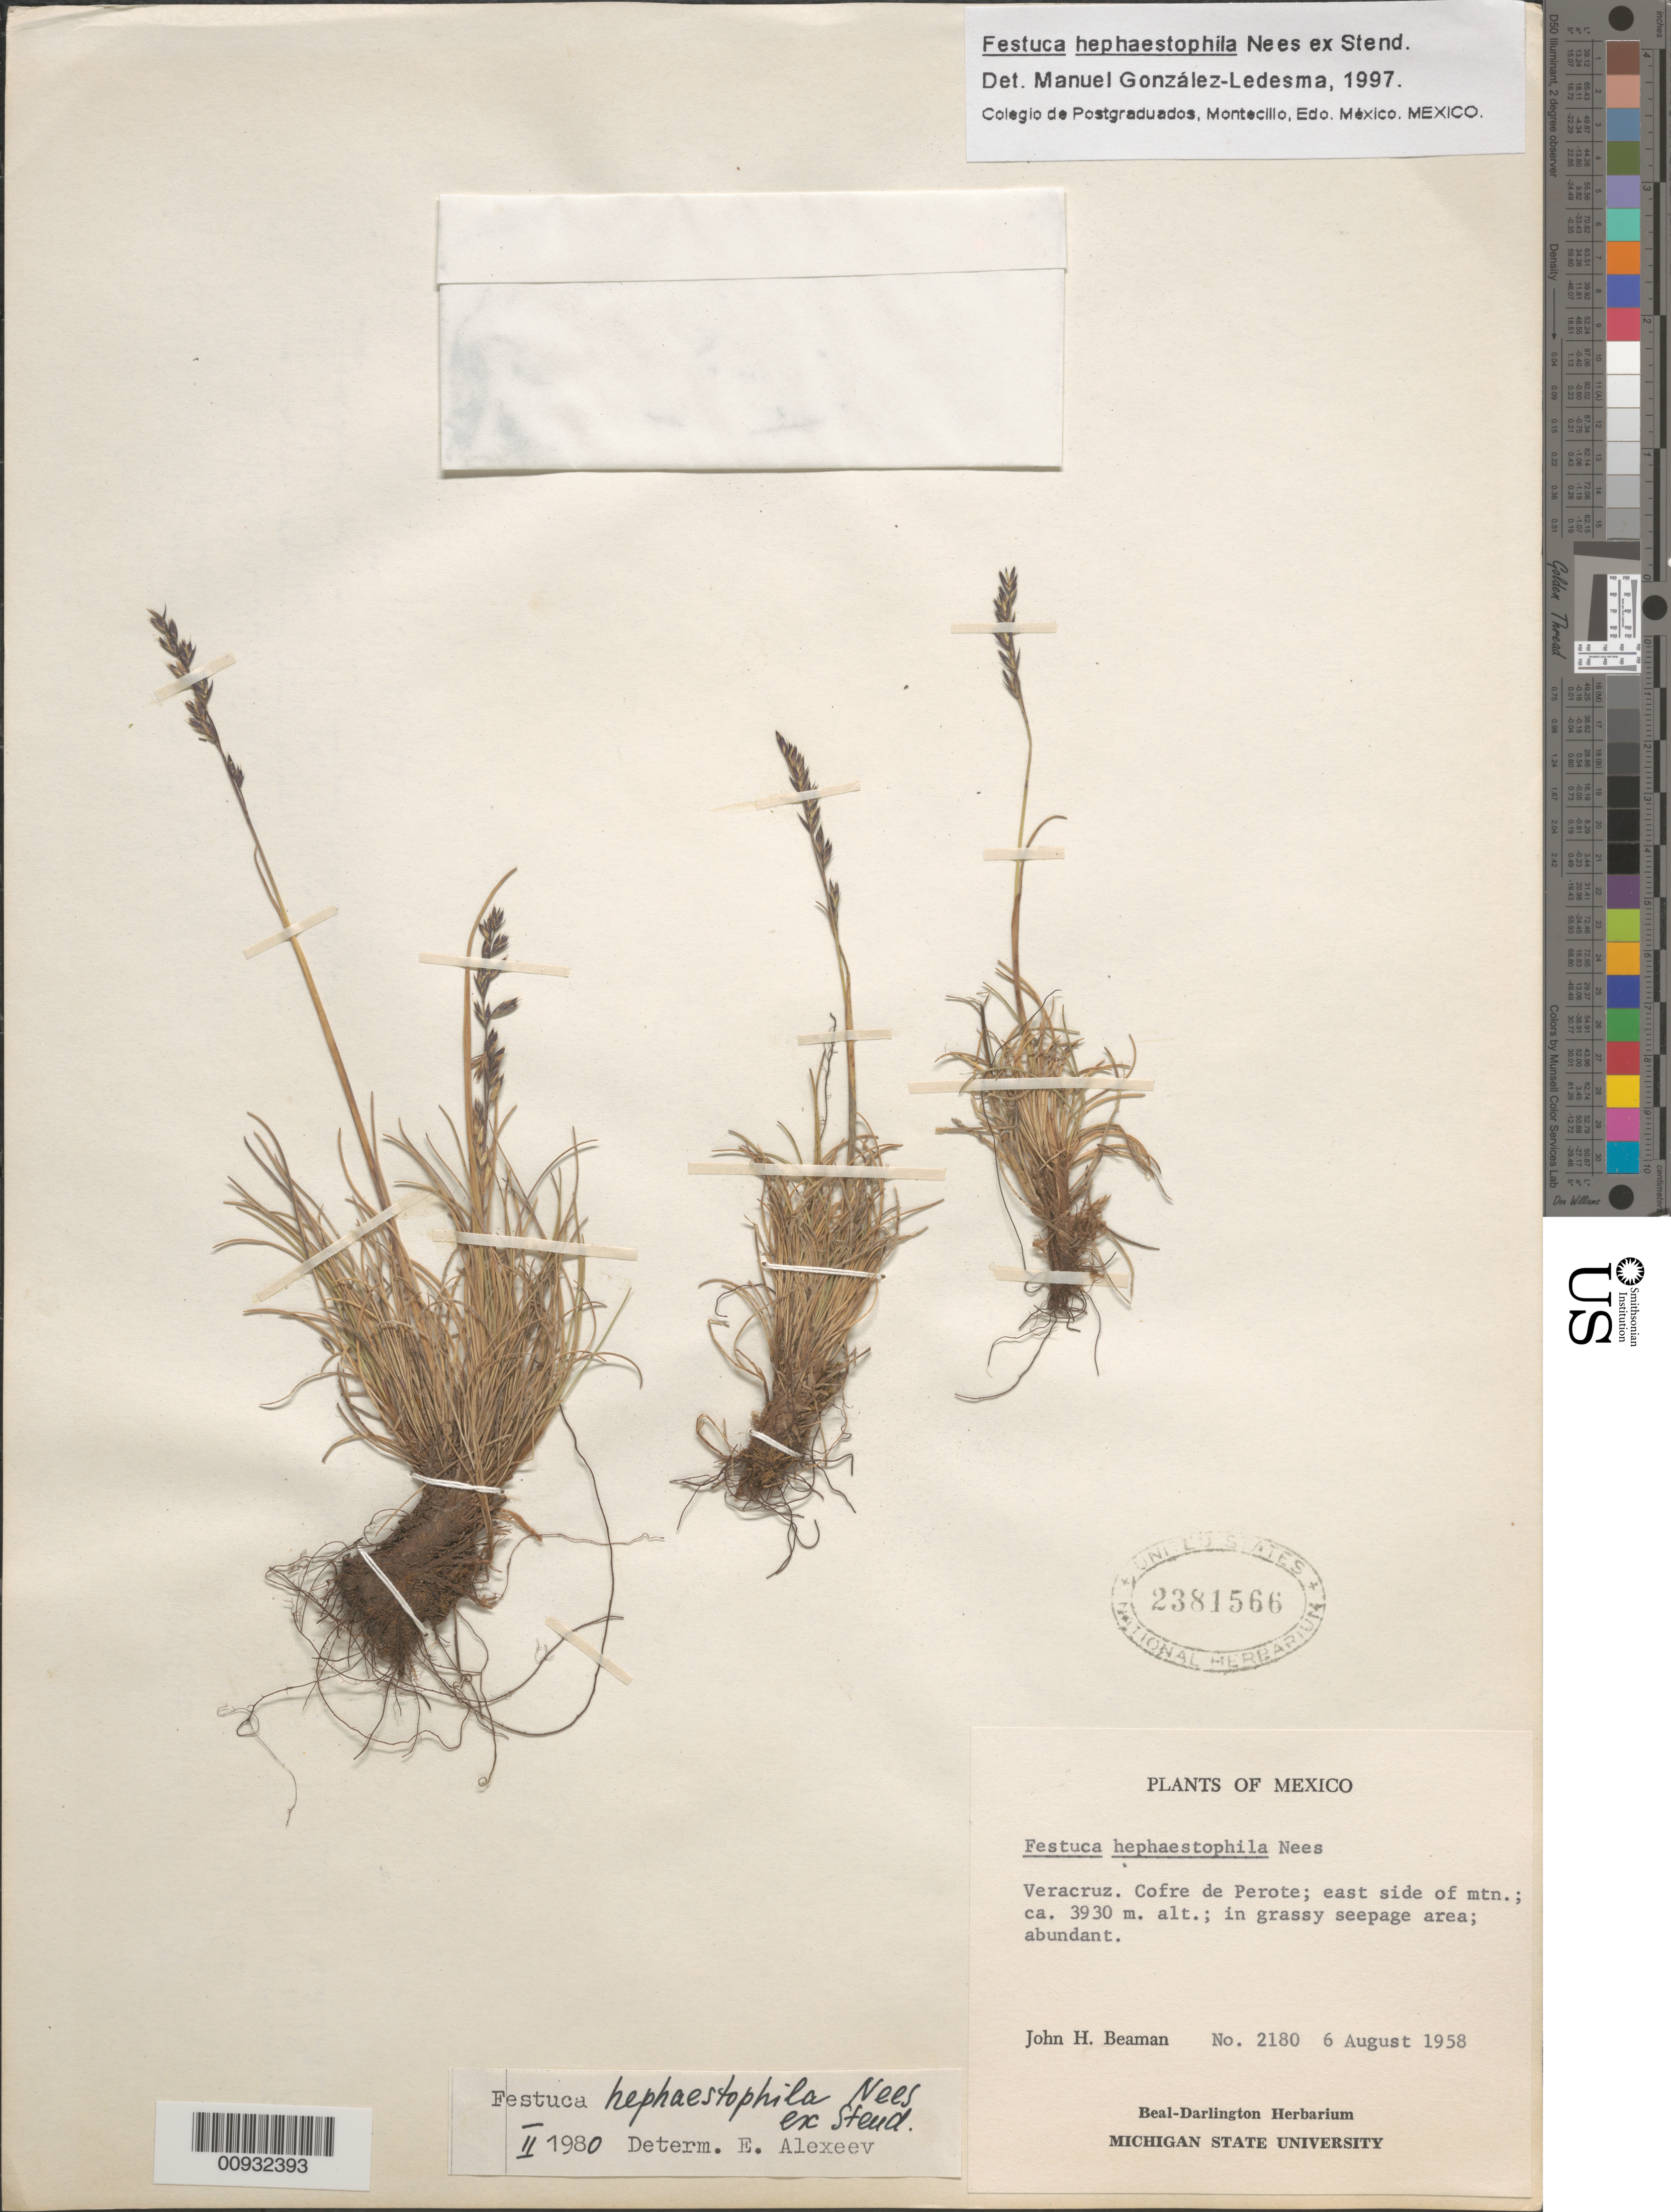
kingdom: Plantae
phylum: Tracheophyta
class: Liliopsida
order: Poales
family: Poaceae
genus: Festuca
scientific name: Festuca hephaestophila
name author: Nees ex Steud.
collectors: J. H. Beaman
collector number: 2180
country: Mexico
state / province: Veracruz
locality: Cofre de Perote, E of mountains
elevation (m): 3930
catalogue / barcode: US 2381566